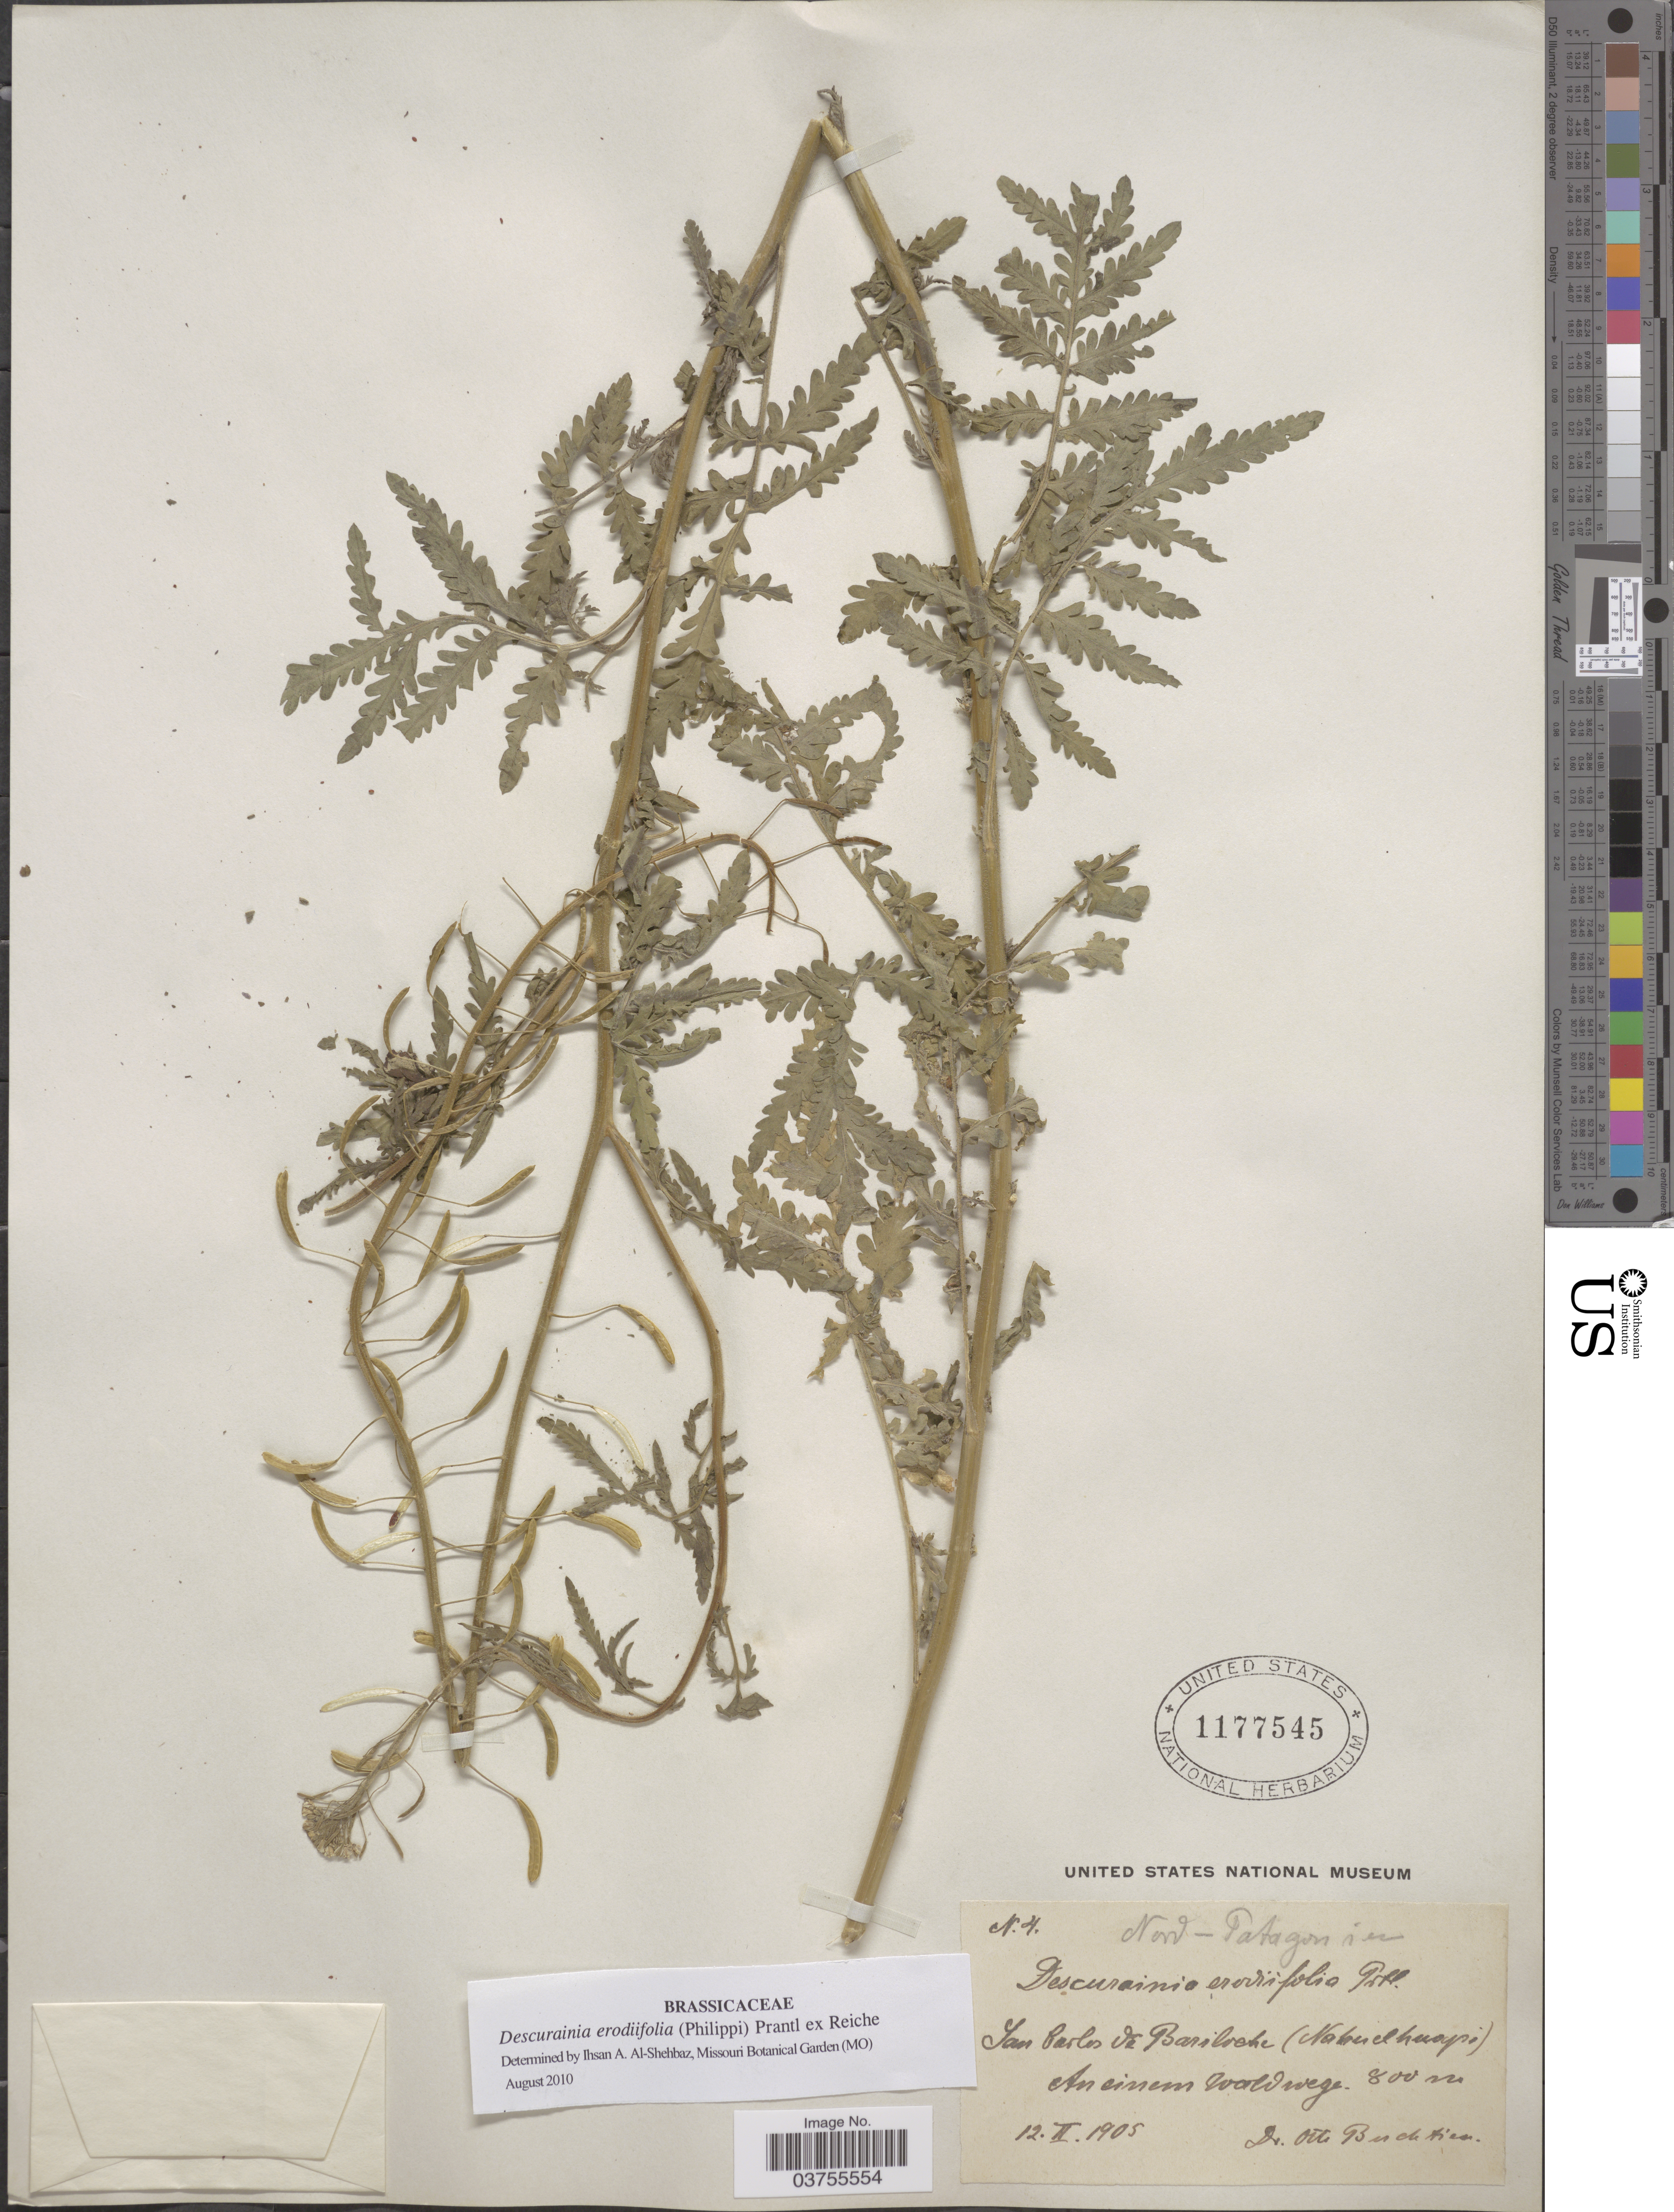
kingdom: Plantae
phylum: Tracheophyta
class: Magnoliopsida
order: Brassicales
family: Brassicaceae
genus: Descurainia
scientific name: Descurainia erodiifolia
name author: (Phil. & C.A. Mey.) Prantl ex Reiche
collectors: O. Buchtien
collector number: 4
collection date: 1905-02-12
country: Argentina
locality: Nord- Patagonien. San Carlos de Bariloche (Nahuelhuapi). An einem Waldwege.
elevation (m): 800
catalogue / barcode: US 1177545